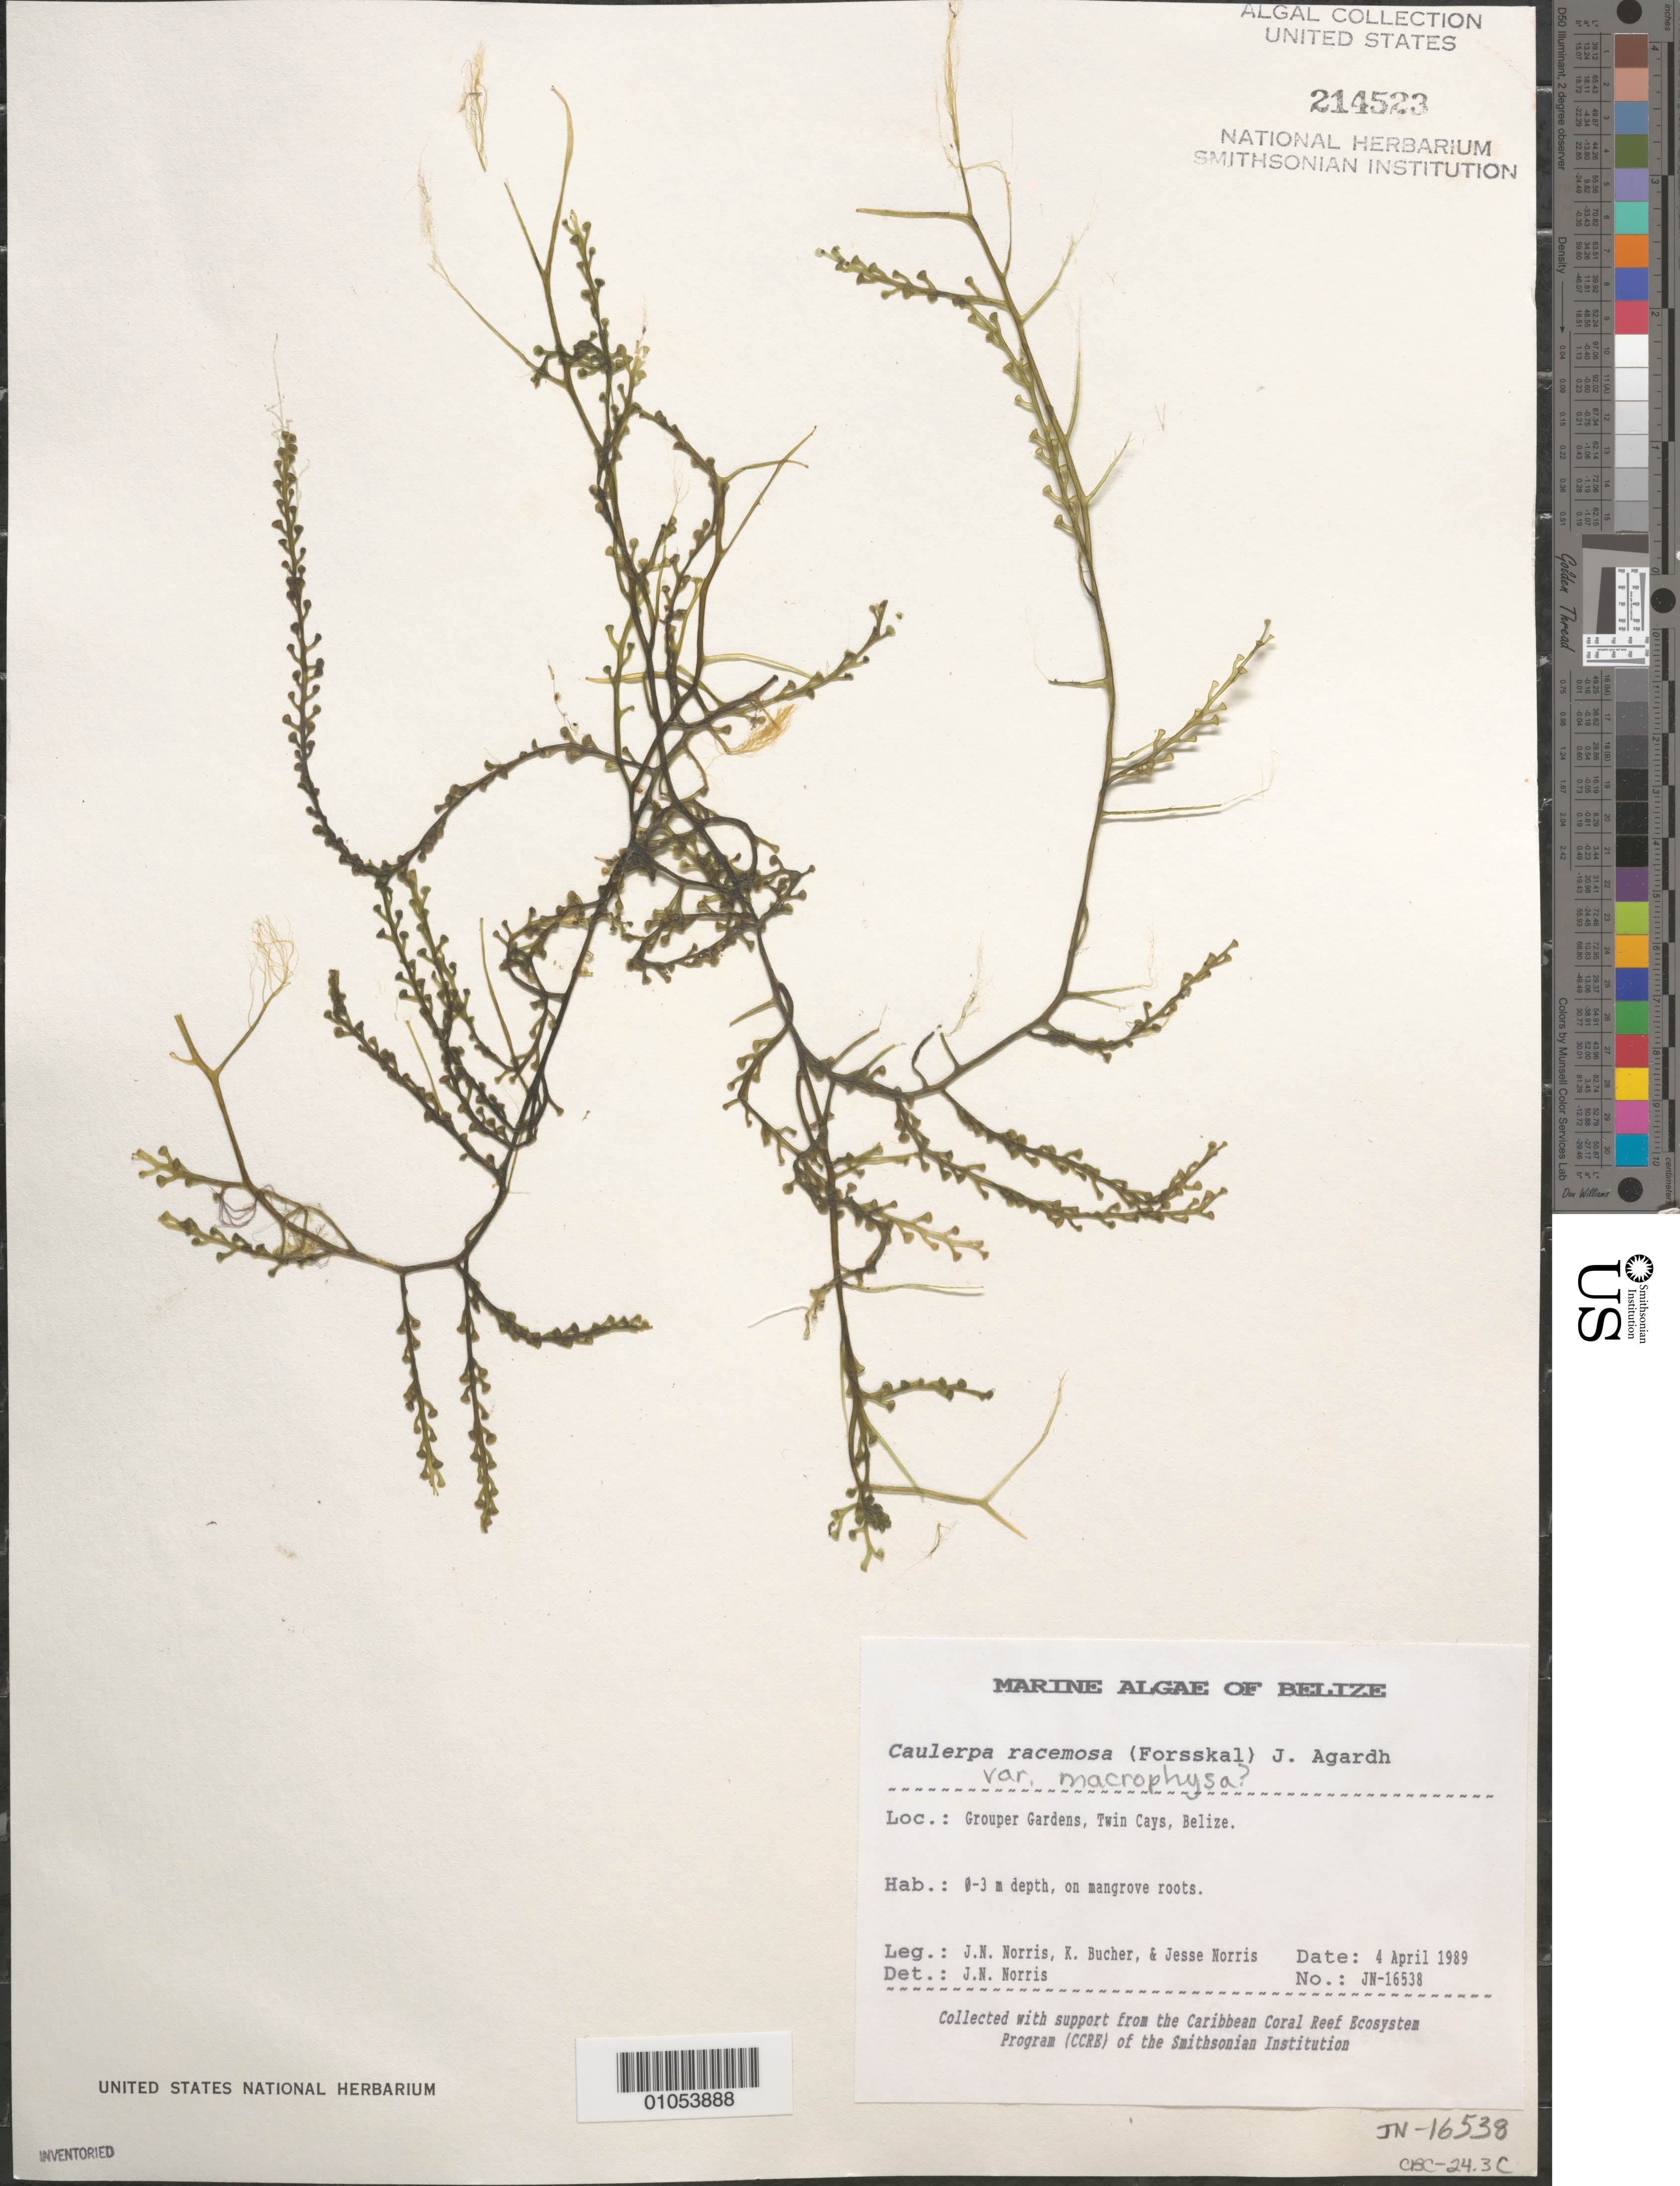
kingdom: Plantae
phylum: Chlorophyta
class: Ulvophyceae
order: Bryopsidales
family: Caulerpaceae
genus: Caulerpa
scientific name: Caulerpa racemosa var. macrophysa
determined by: Norris, James N.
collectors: J. N. Norris, K. E. Bucher & J. A. Norris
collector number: JN-16538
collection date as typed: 04 Apr 1989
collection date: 1989-04-04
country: Belize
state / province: Stann Creek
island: Twin Cays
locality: Grouper Gardens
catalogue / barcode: US 214523